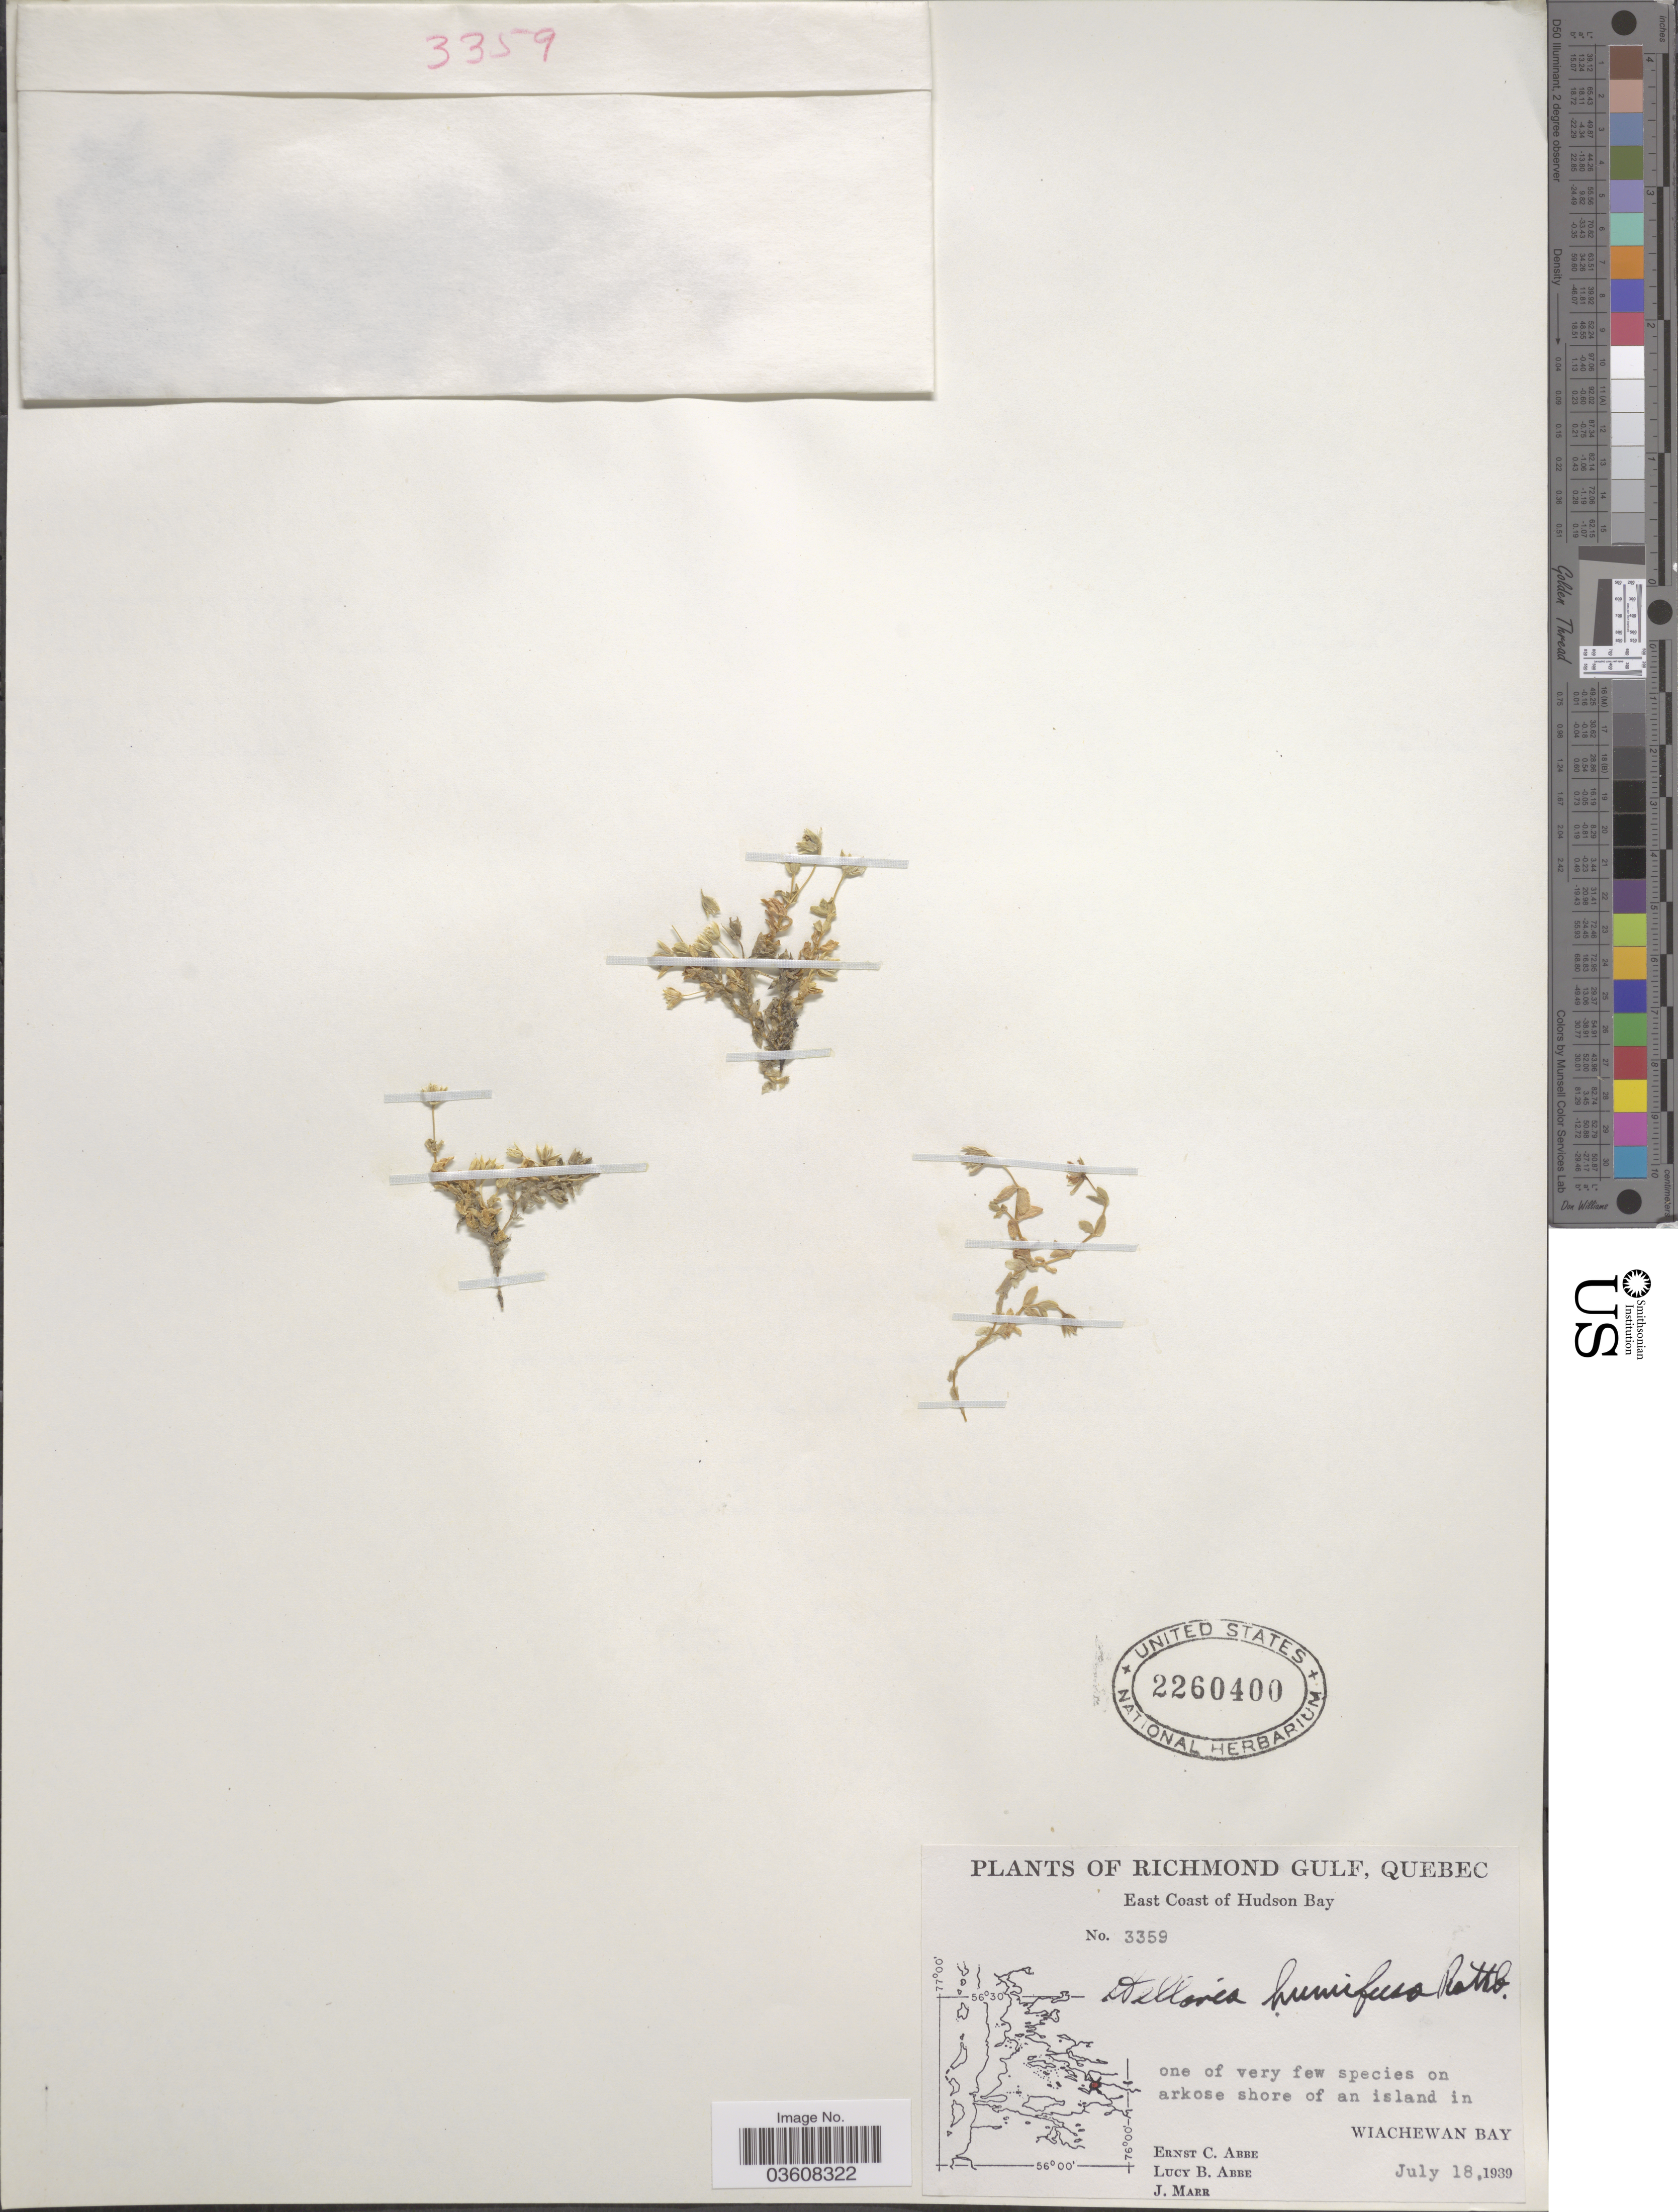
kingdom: Plantae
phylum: Tracheophyta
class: Magnoliopsida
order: Caryophyllales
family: Caryophyllaceae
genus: Stellaria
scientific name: Stellaria humifusa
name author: Rottb.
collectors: E. C. Abbe, L. B. Abbe & J. Marr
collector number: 3359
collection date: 1939-07-18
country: Canada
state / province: Quebec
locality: Richmond Gulf. East Coast of Hudson Bay. On arkose shore of an island in Wiachewan Bay.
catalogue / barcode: US 2260400